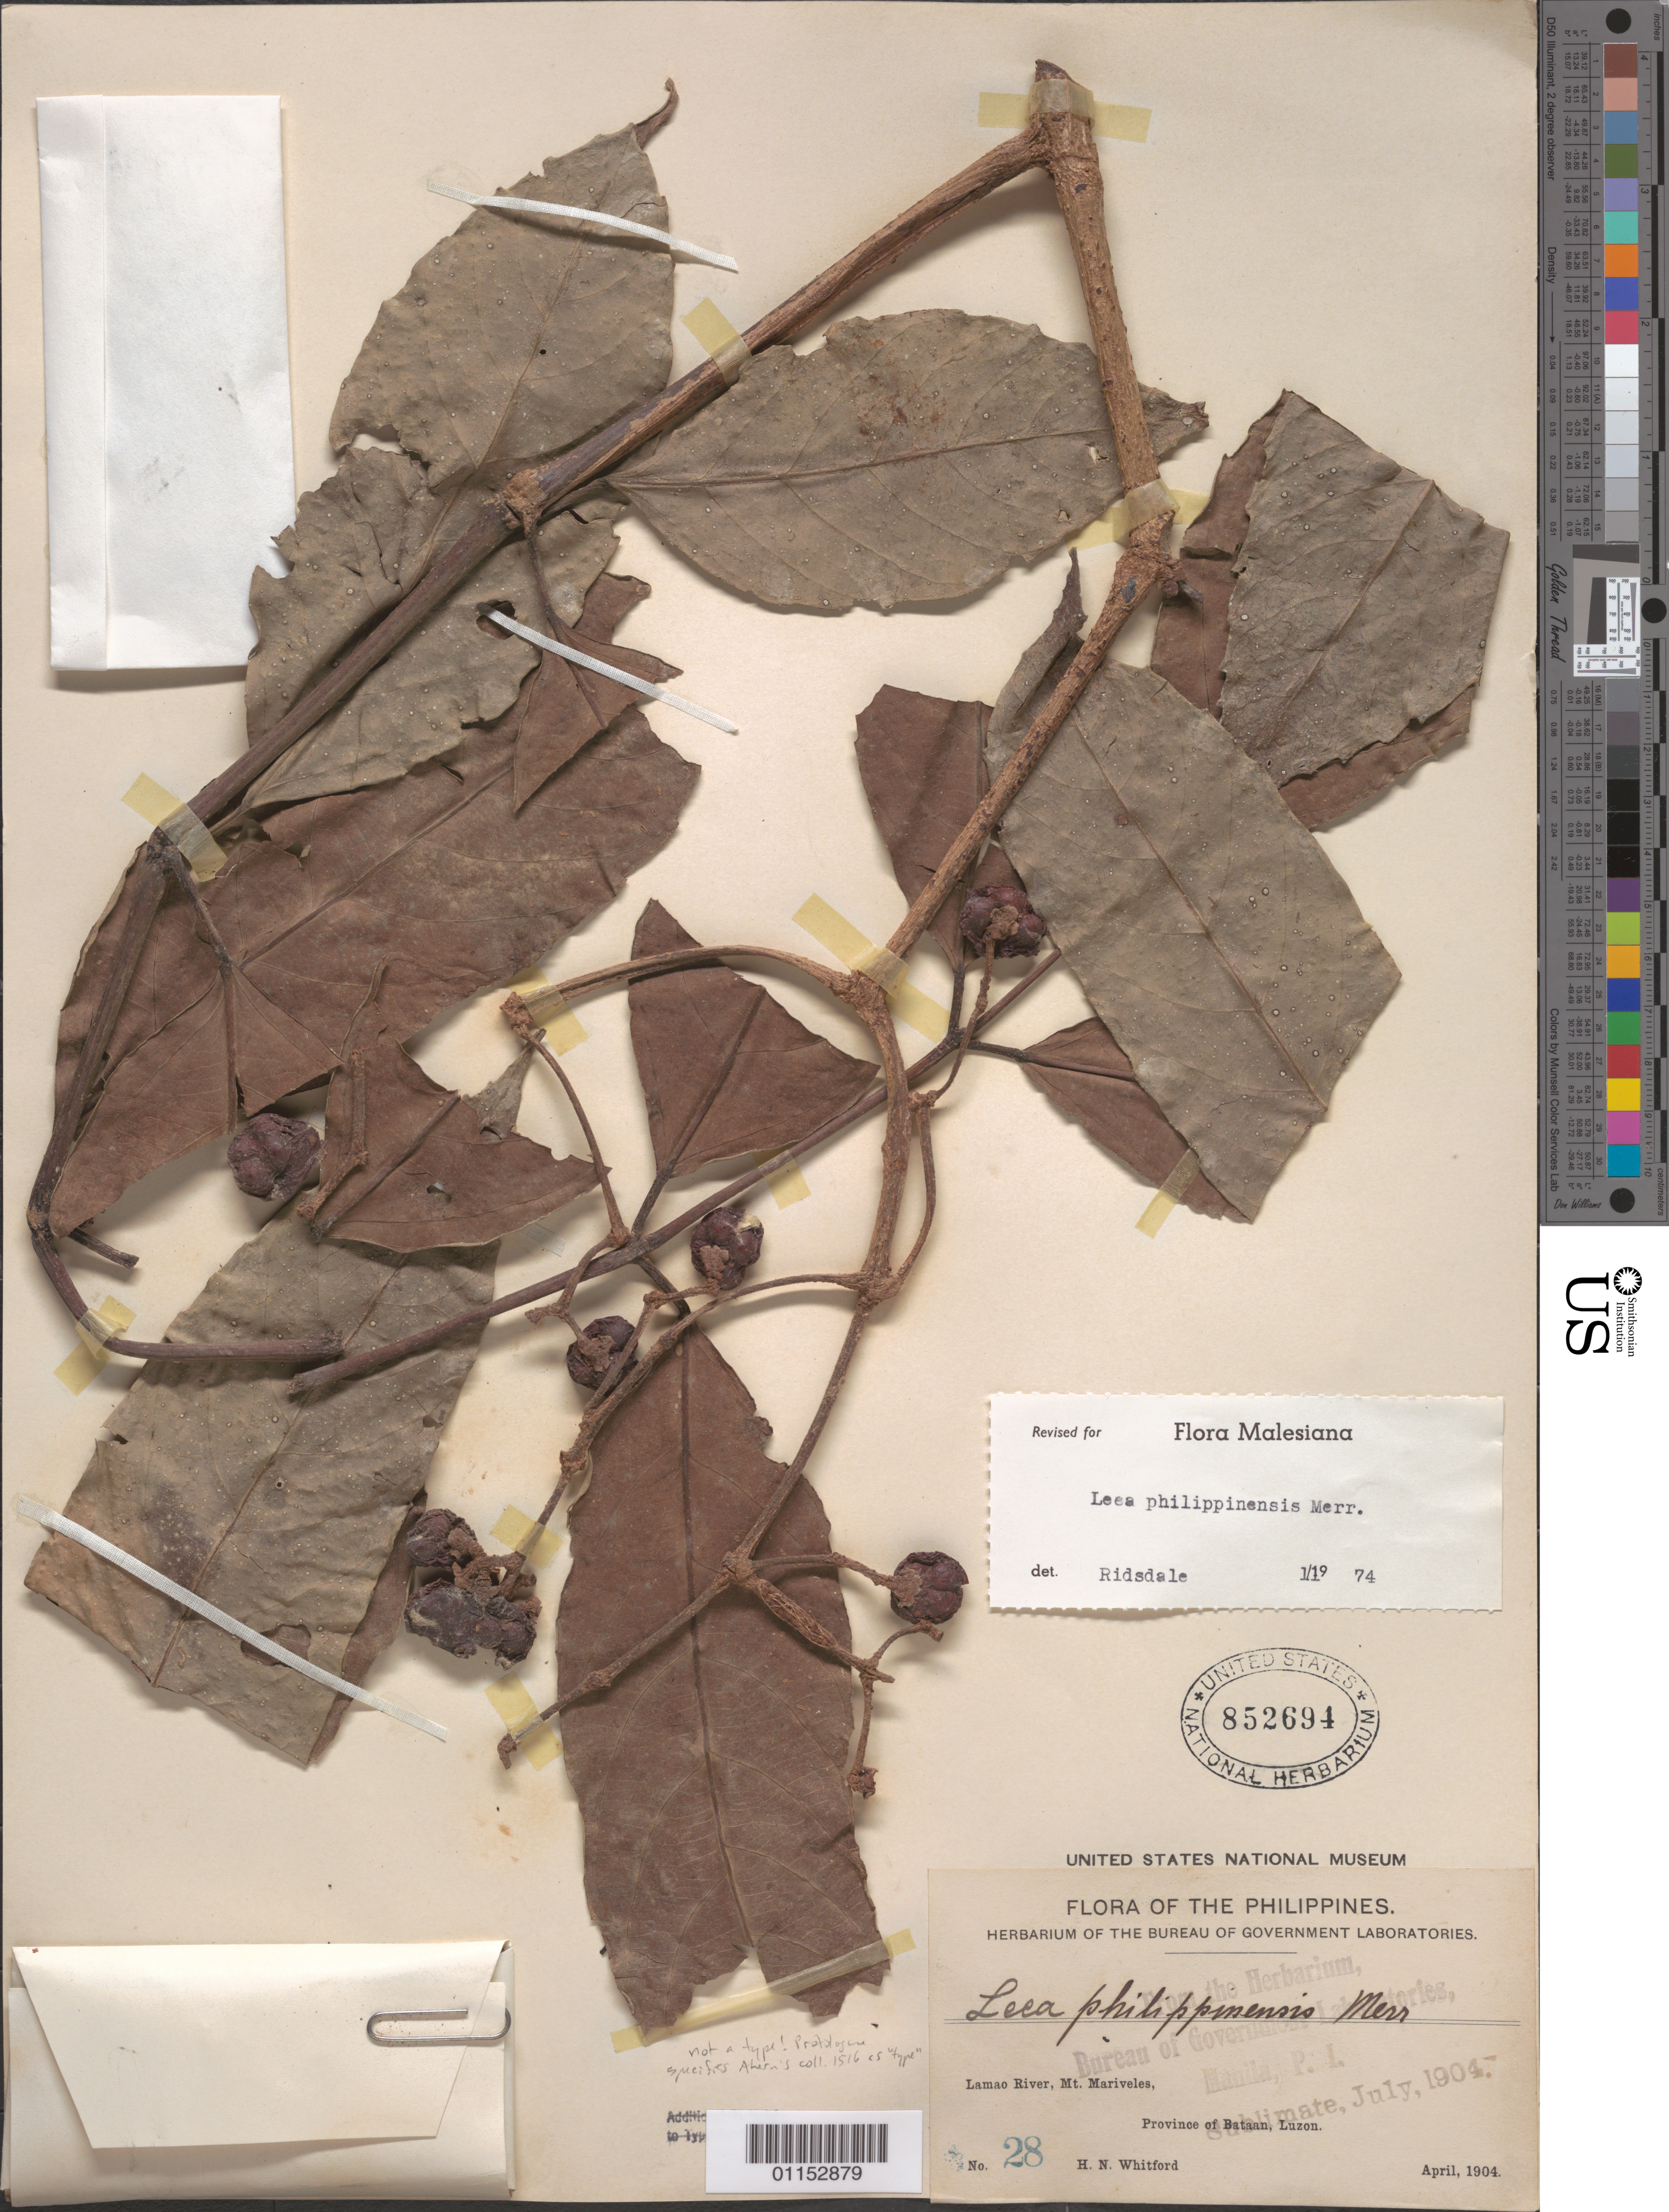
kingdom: Plantae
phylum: Tracheophyta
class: Magnoliopsida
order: Vitales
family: Vitaceae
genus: Leea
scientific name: Leea philippinensis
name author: Merr.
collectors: H. N. Whitford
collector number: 28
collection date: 1904-04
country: Philippines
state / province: Central Luzon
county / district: Bataan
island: Luzon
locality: Lamao River, Mt Mariveles. Luzon.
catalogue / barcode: US 852694